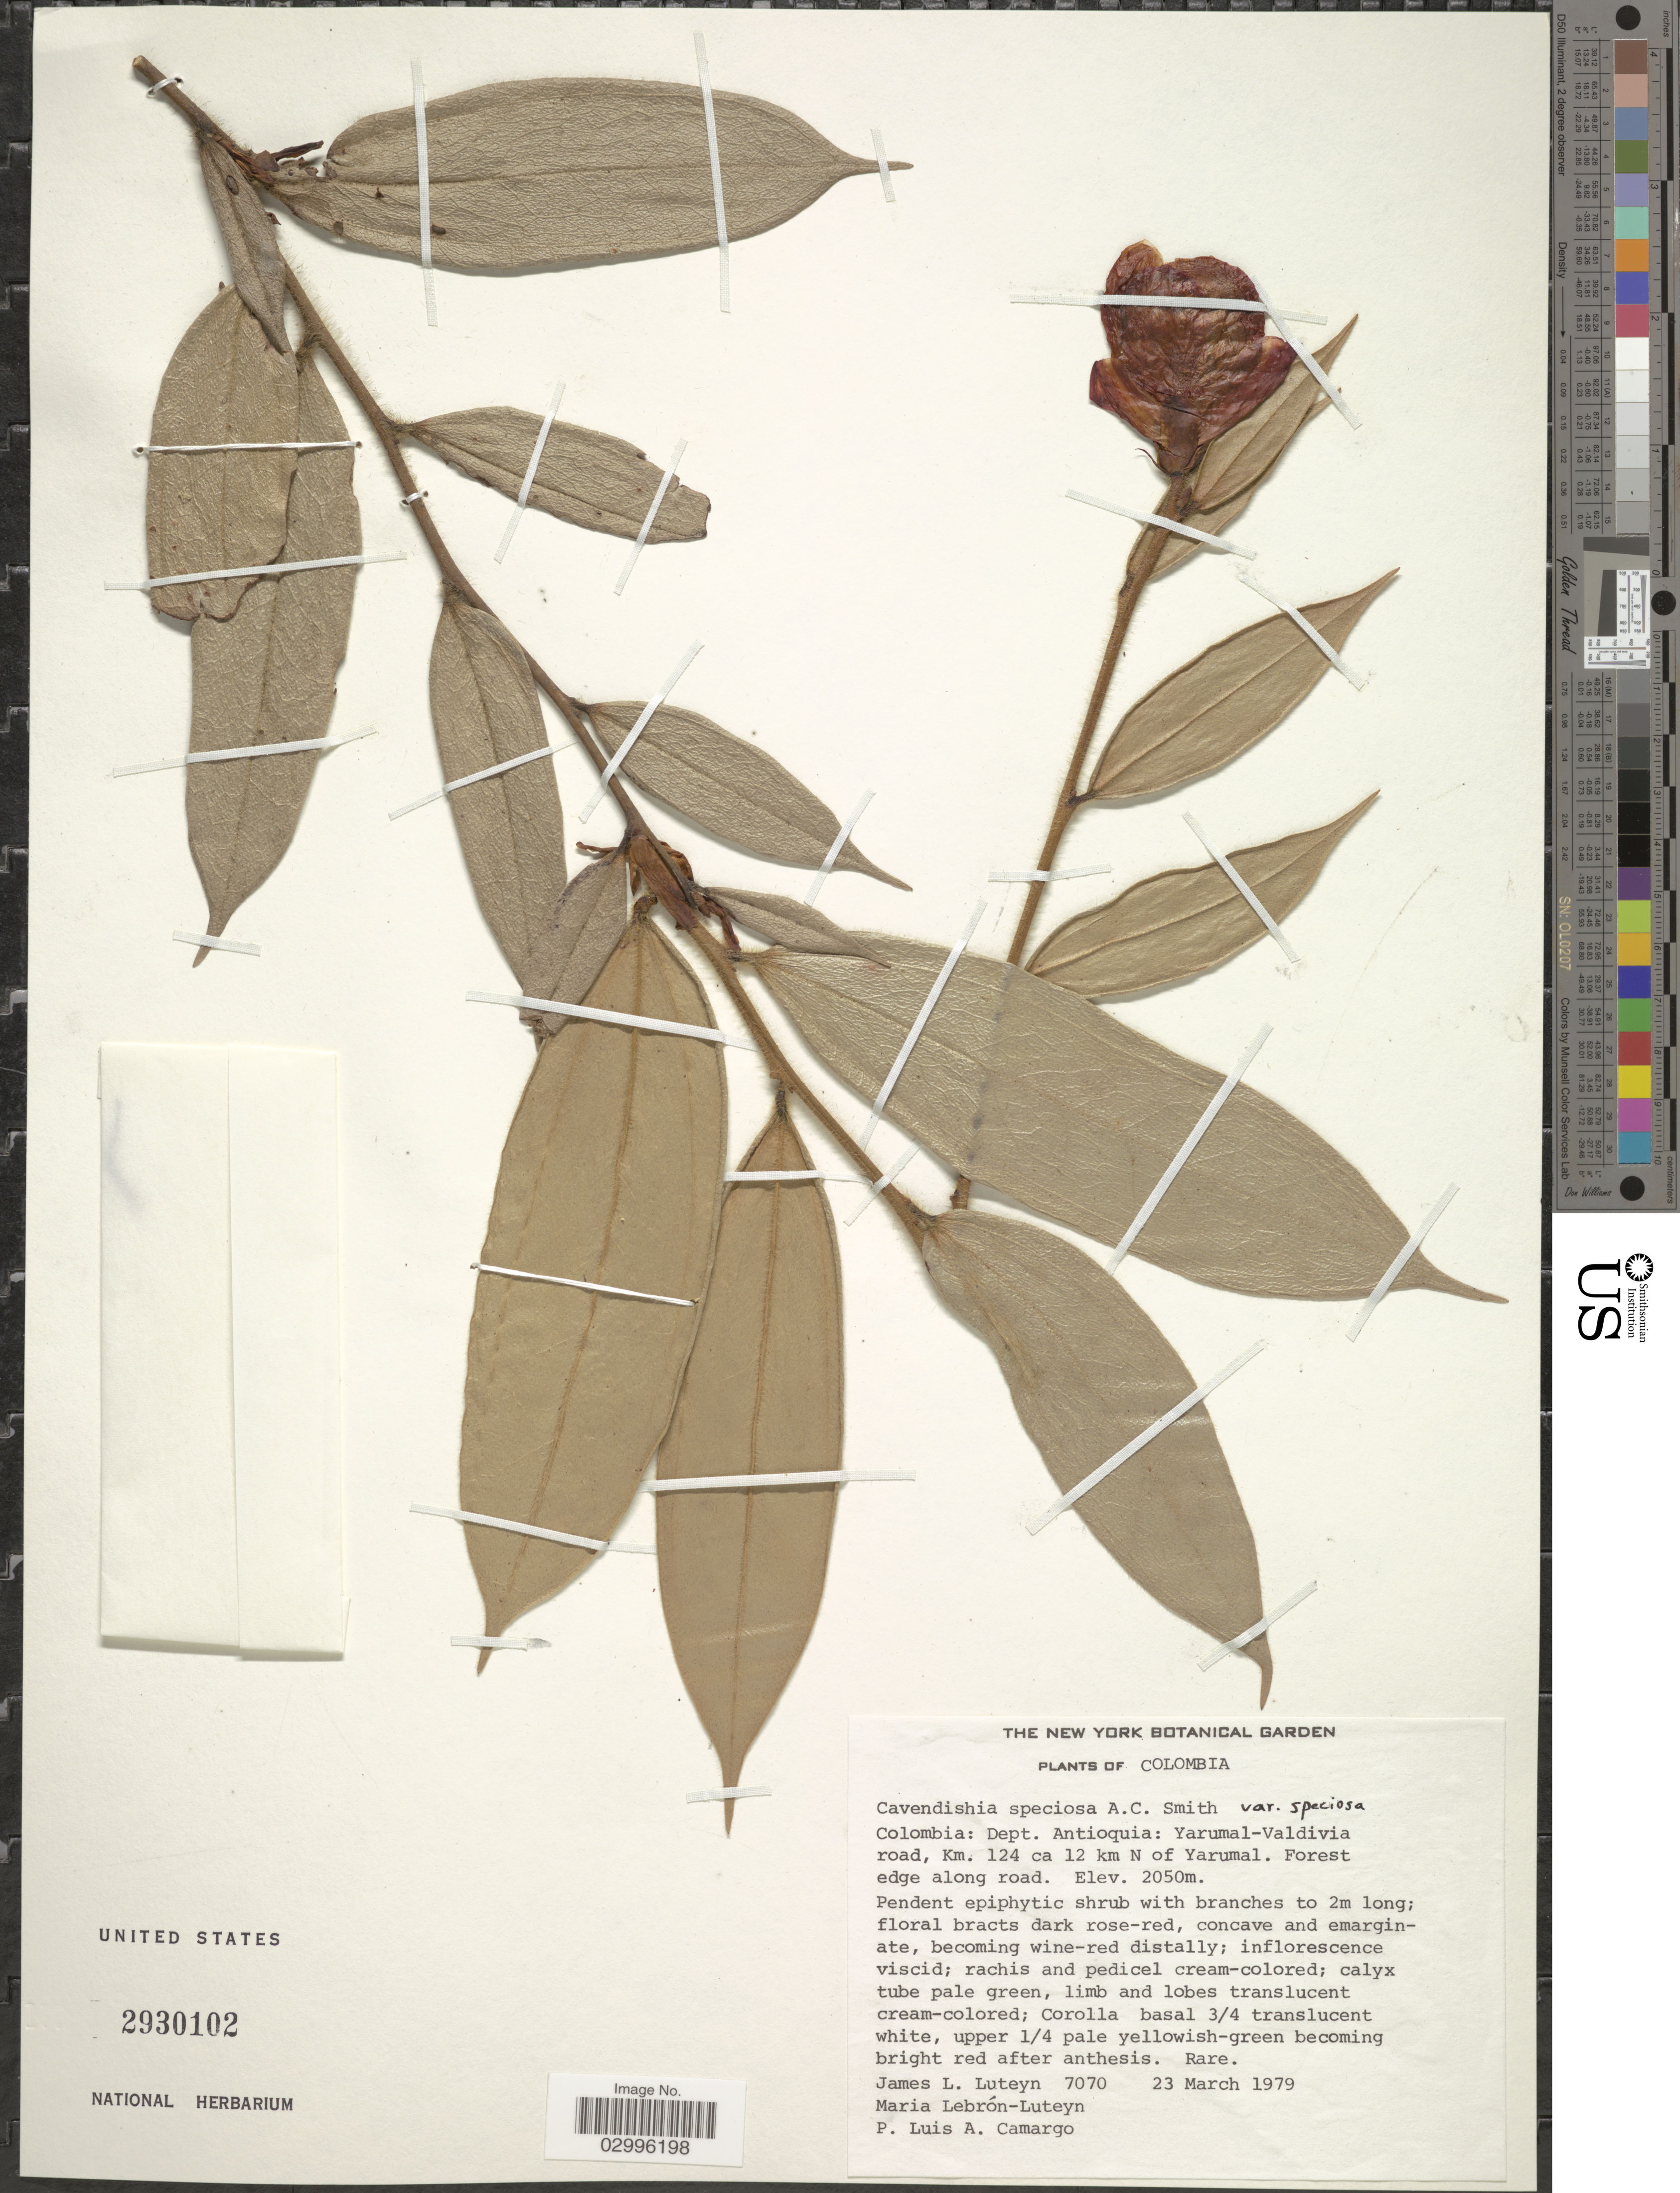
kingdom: Plantae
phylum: Tracheophyta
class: Magnoliopsida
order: Ericales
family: Ericaceae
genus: Cavendishia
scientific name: Cavendishia speciosa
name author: A.C. Sm.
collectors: J. L. Luteyn, M. L. Lebrón-Luteyn & P. Camargo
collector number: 7070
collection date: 1979-03-23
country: Colombia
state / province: Antioquia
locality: Dept. Antioquia: Yarumal-Valdivia road, Km. 124 ca 12 km N of Yarumal. Forest edge along road.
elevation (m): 2050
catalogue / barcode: US 2930102